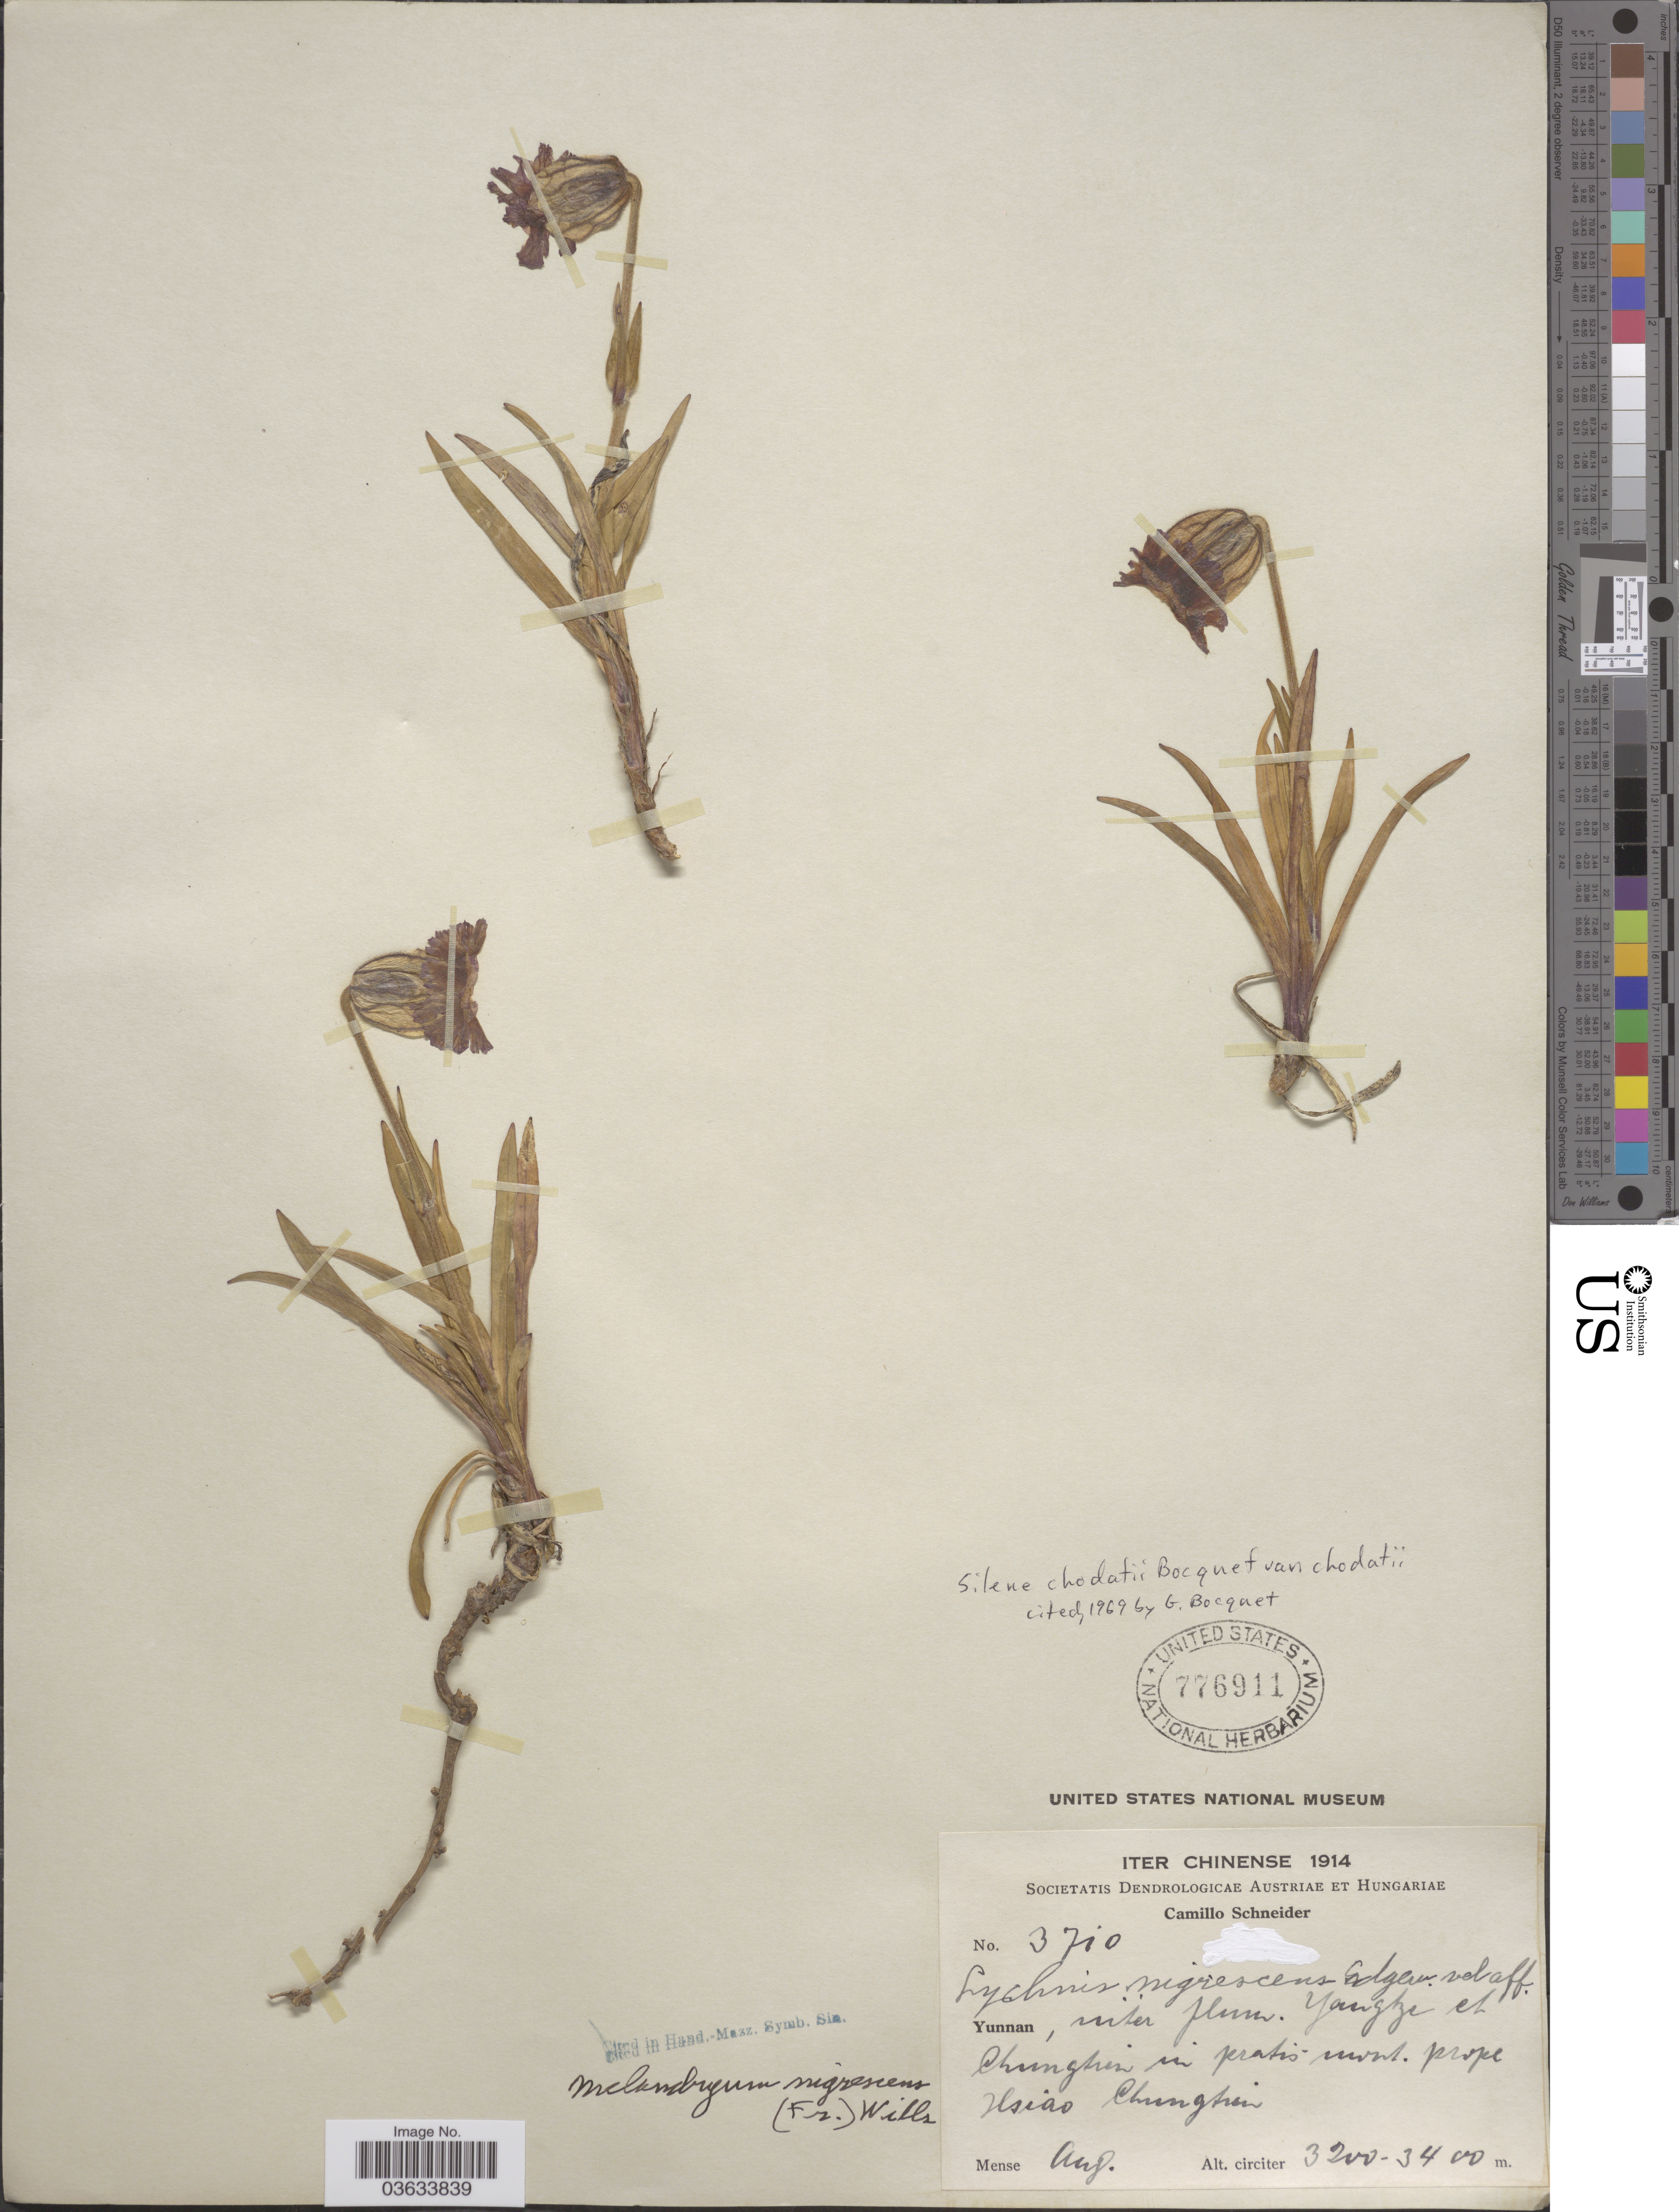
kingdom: Plantae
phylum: Tracheophyta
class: Magnoliopsida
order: Caryophyllales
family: Caryophyllaceae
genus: Silene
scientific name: Silene chodatii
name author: Bocquet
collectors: C. K. Schneider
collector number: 3710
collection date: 1914-08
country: China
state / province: Yunnan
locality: Inter flum. Yangtze et Chungtien in pratis mont. prope Hsiao Chungtien.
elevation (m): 3200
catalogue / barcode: US 776911